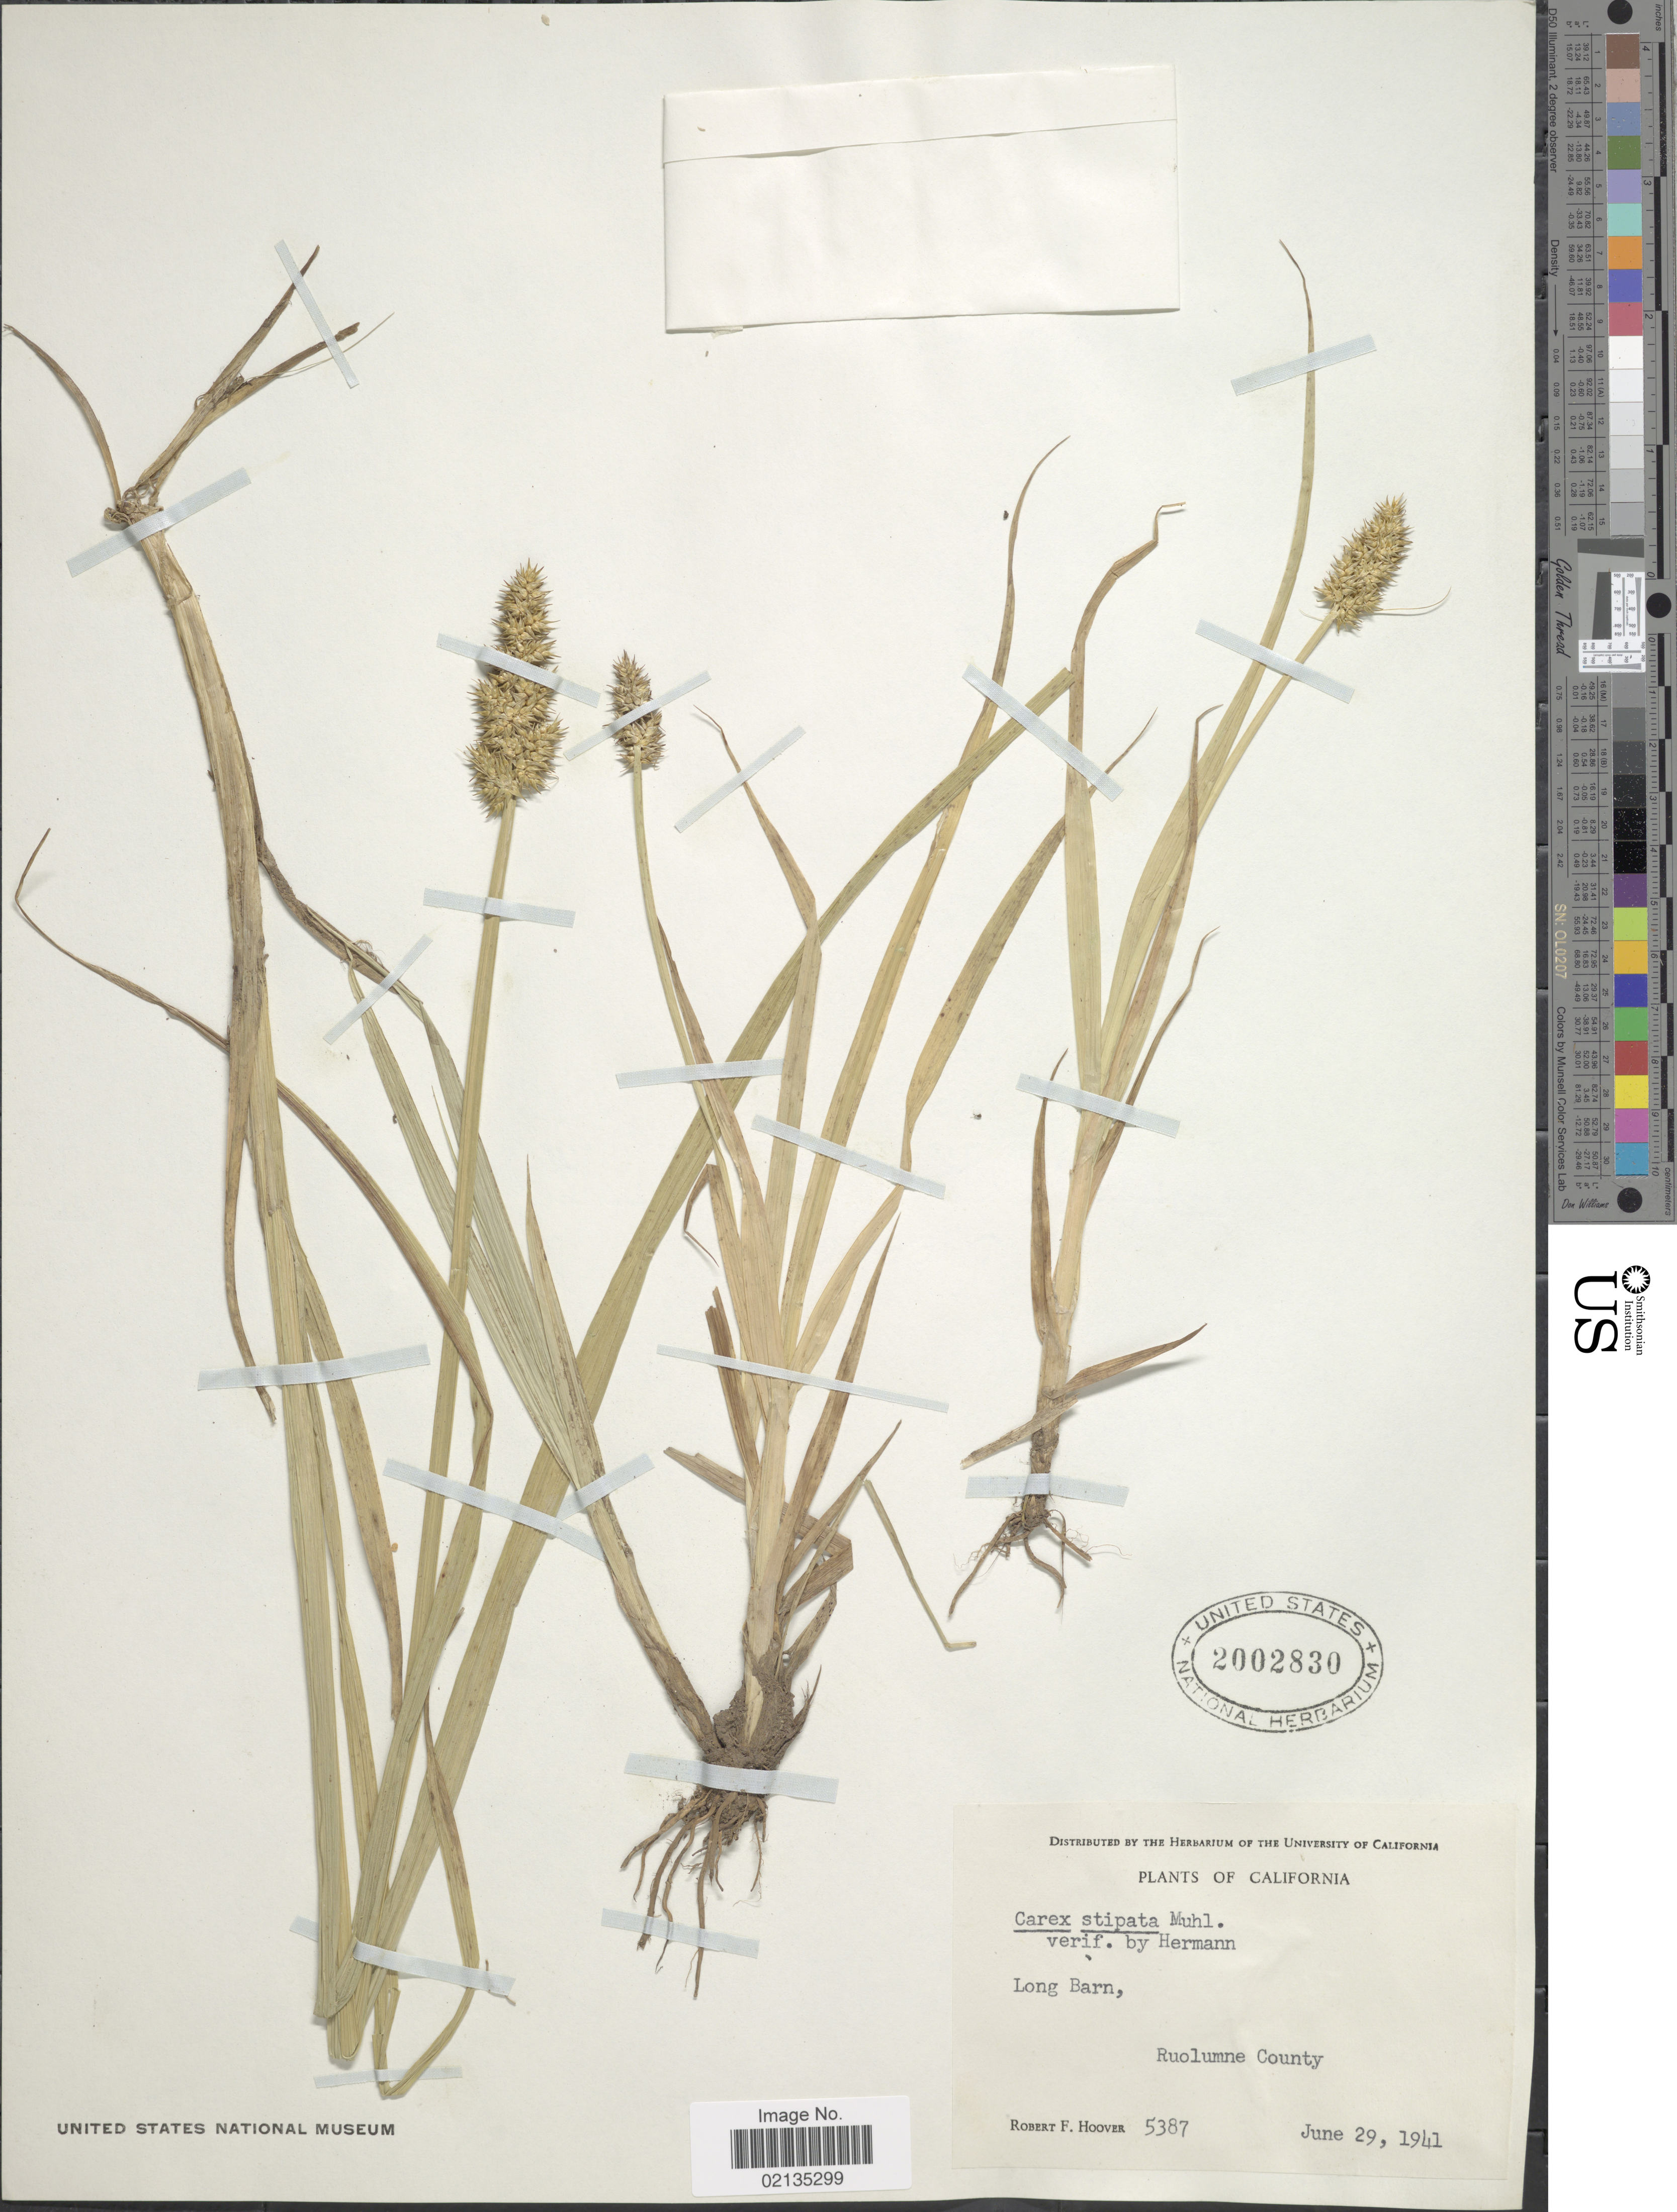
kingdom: Plantae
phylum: Tracheophyta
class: Liliopsida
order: Poales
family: Cyperaceae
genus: Carex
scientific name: Carex stipata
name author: Muhl. ex Willd.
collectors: R. F. Hoover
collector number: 5387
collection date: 1941-06-29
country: United States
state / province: California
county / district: Tuolumne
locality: Long Barn, Ruolumne County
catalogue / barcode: US 2002830